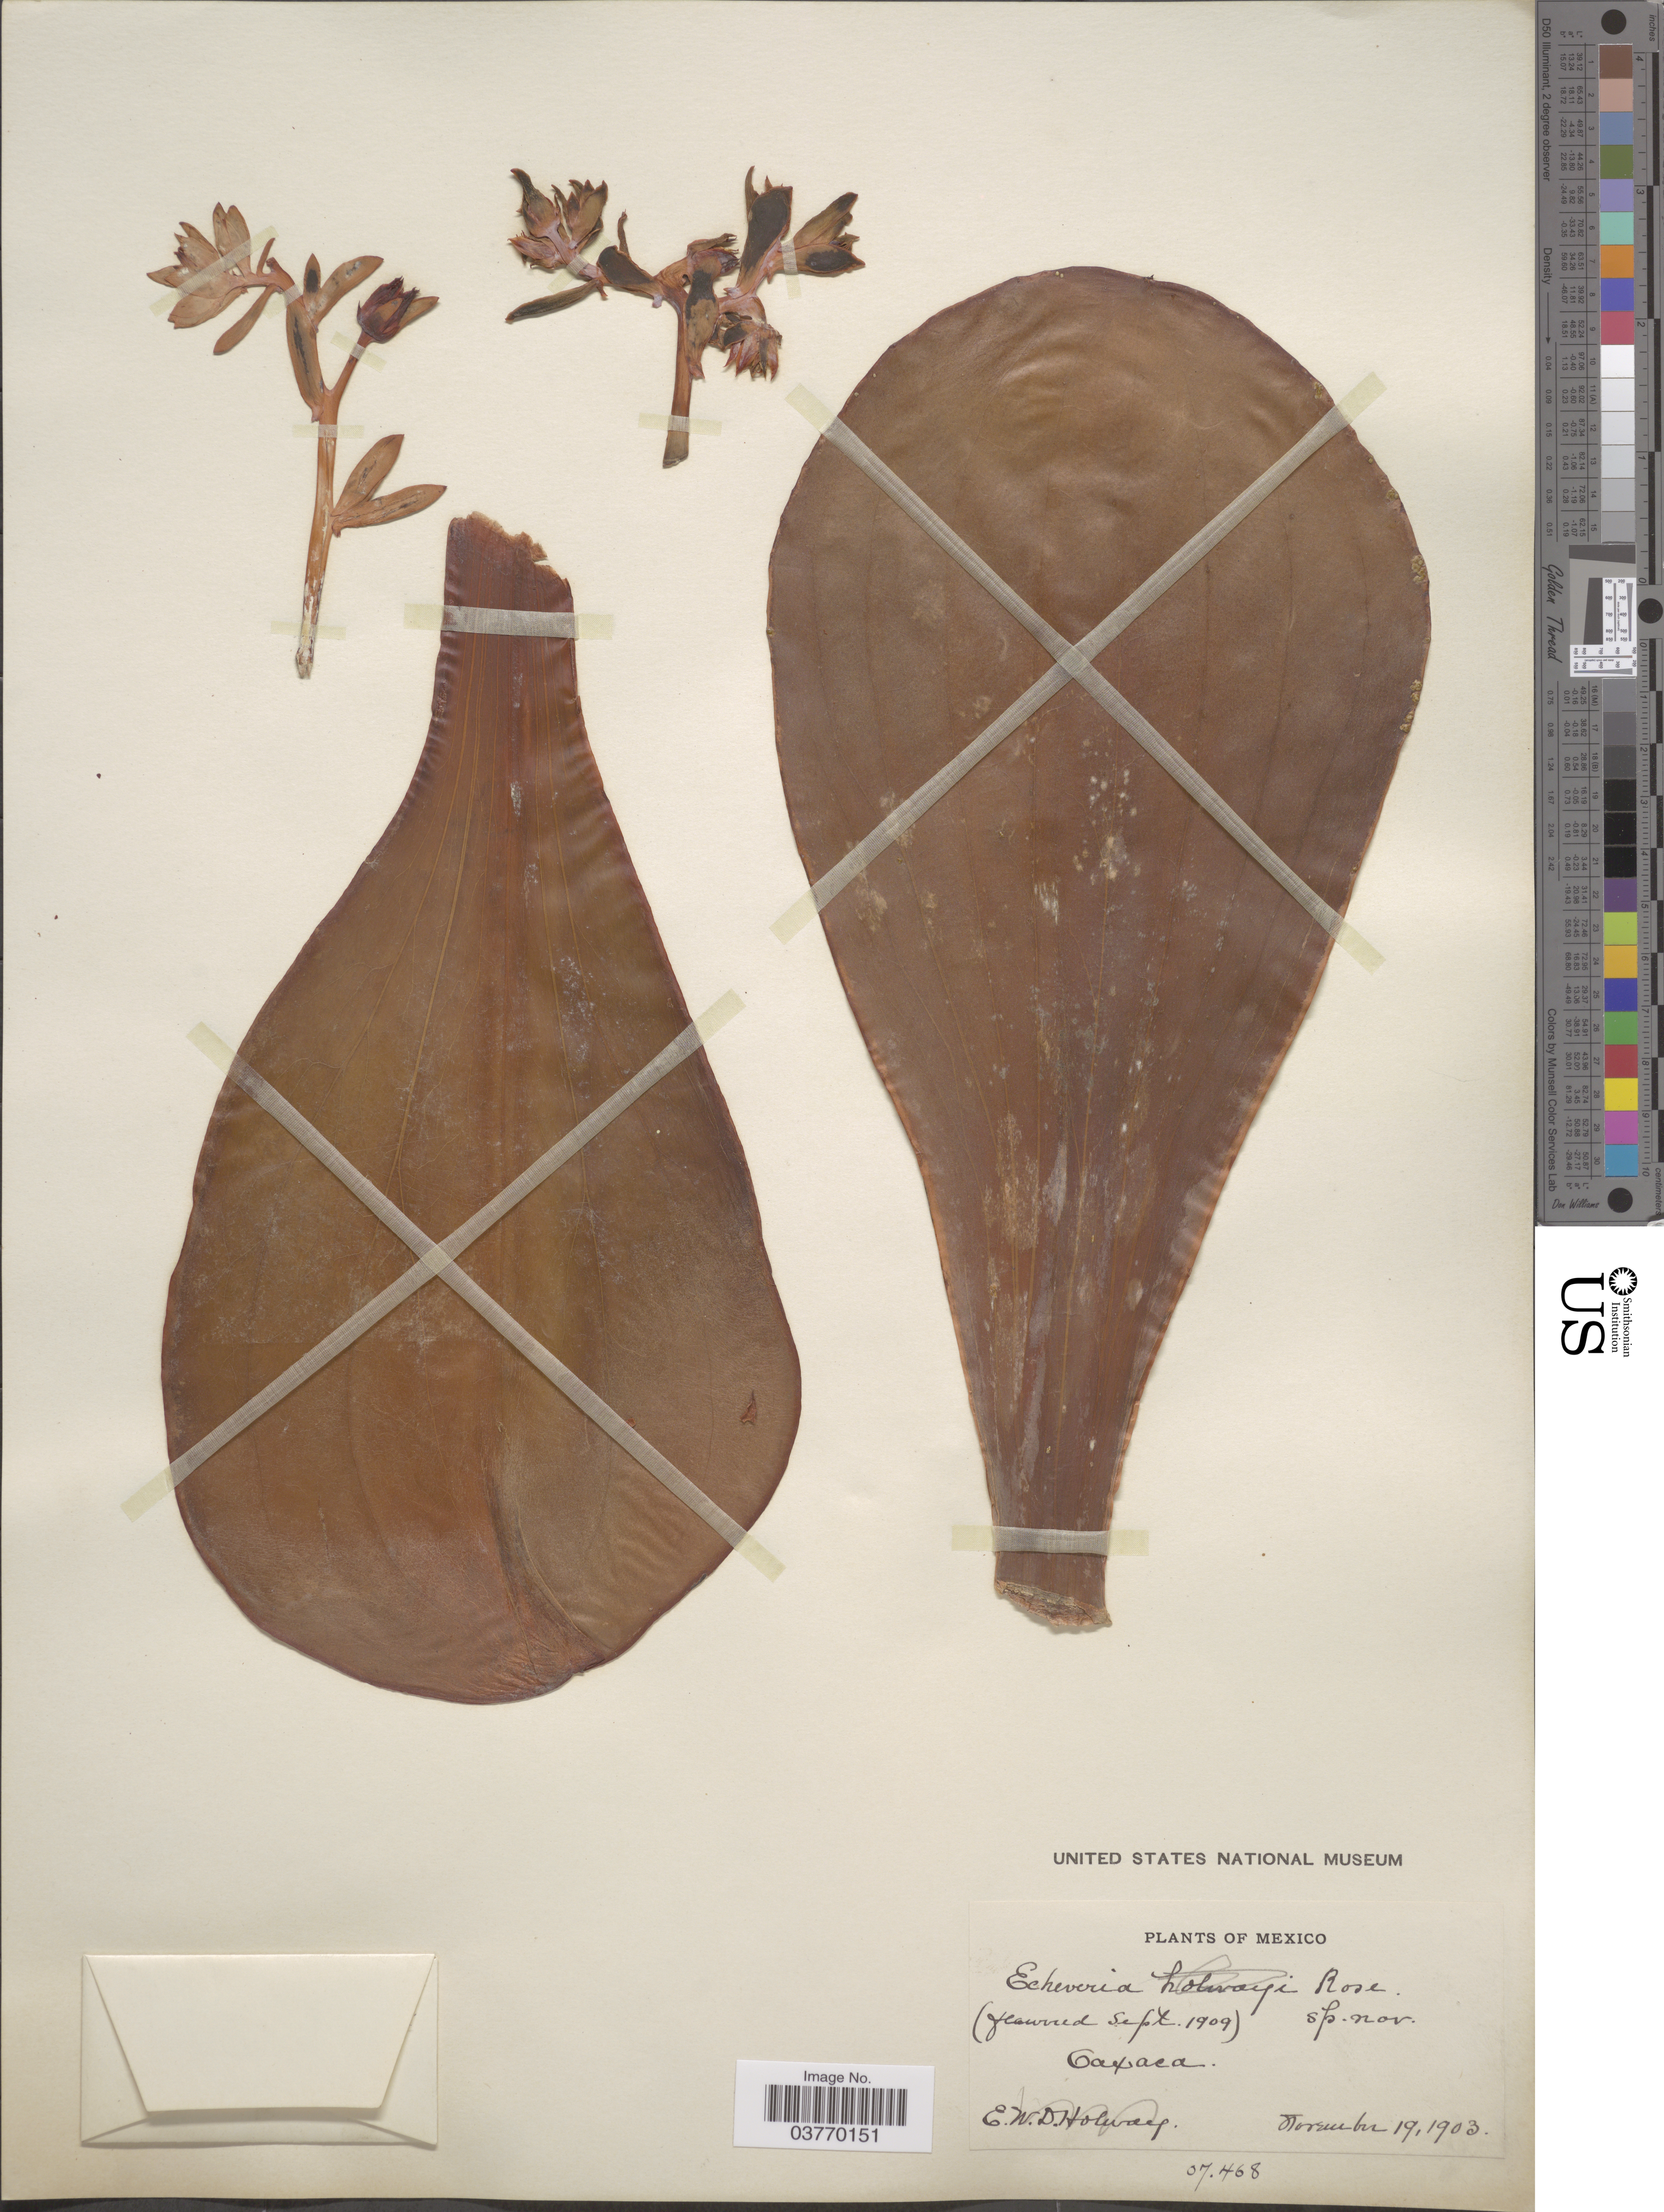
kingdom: Plantae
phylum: Tracheophyta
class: Magnoliopsida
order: Saxifragales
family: Crassulaceae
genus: Echeveria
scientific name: Echeveria gigantea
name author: Rose & Purpus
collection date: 1903-11-19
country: Mexico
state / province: Oaxaca